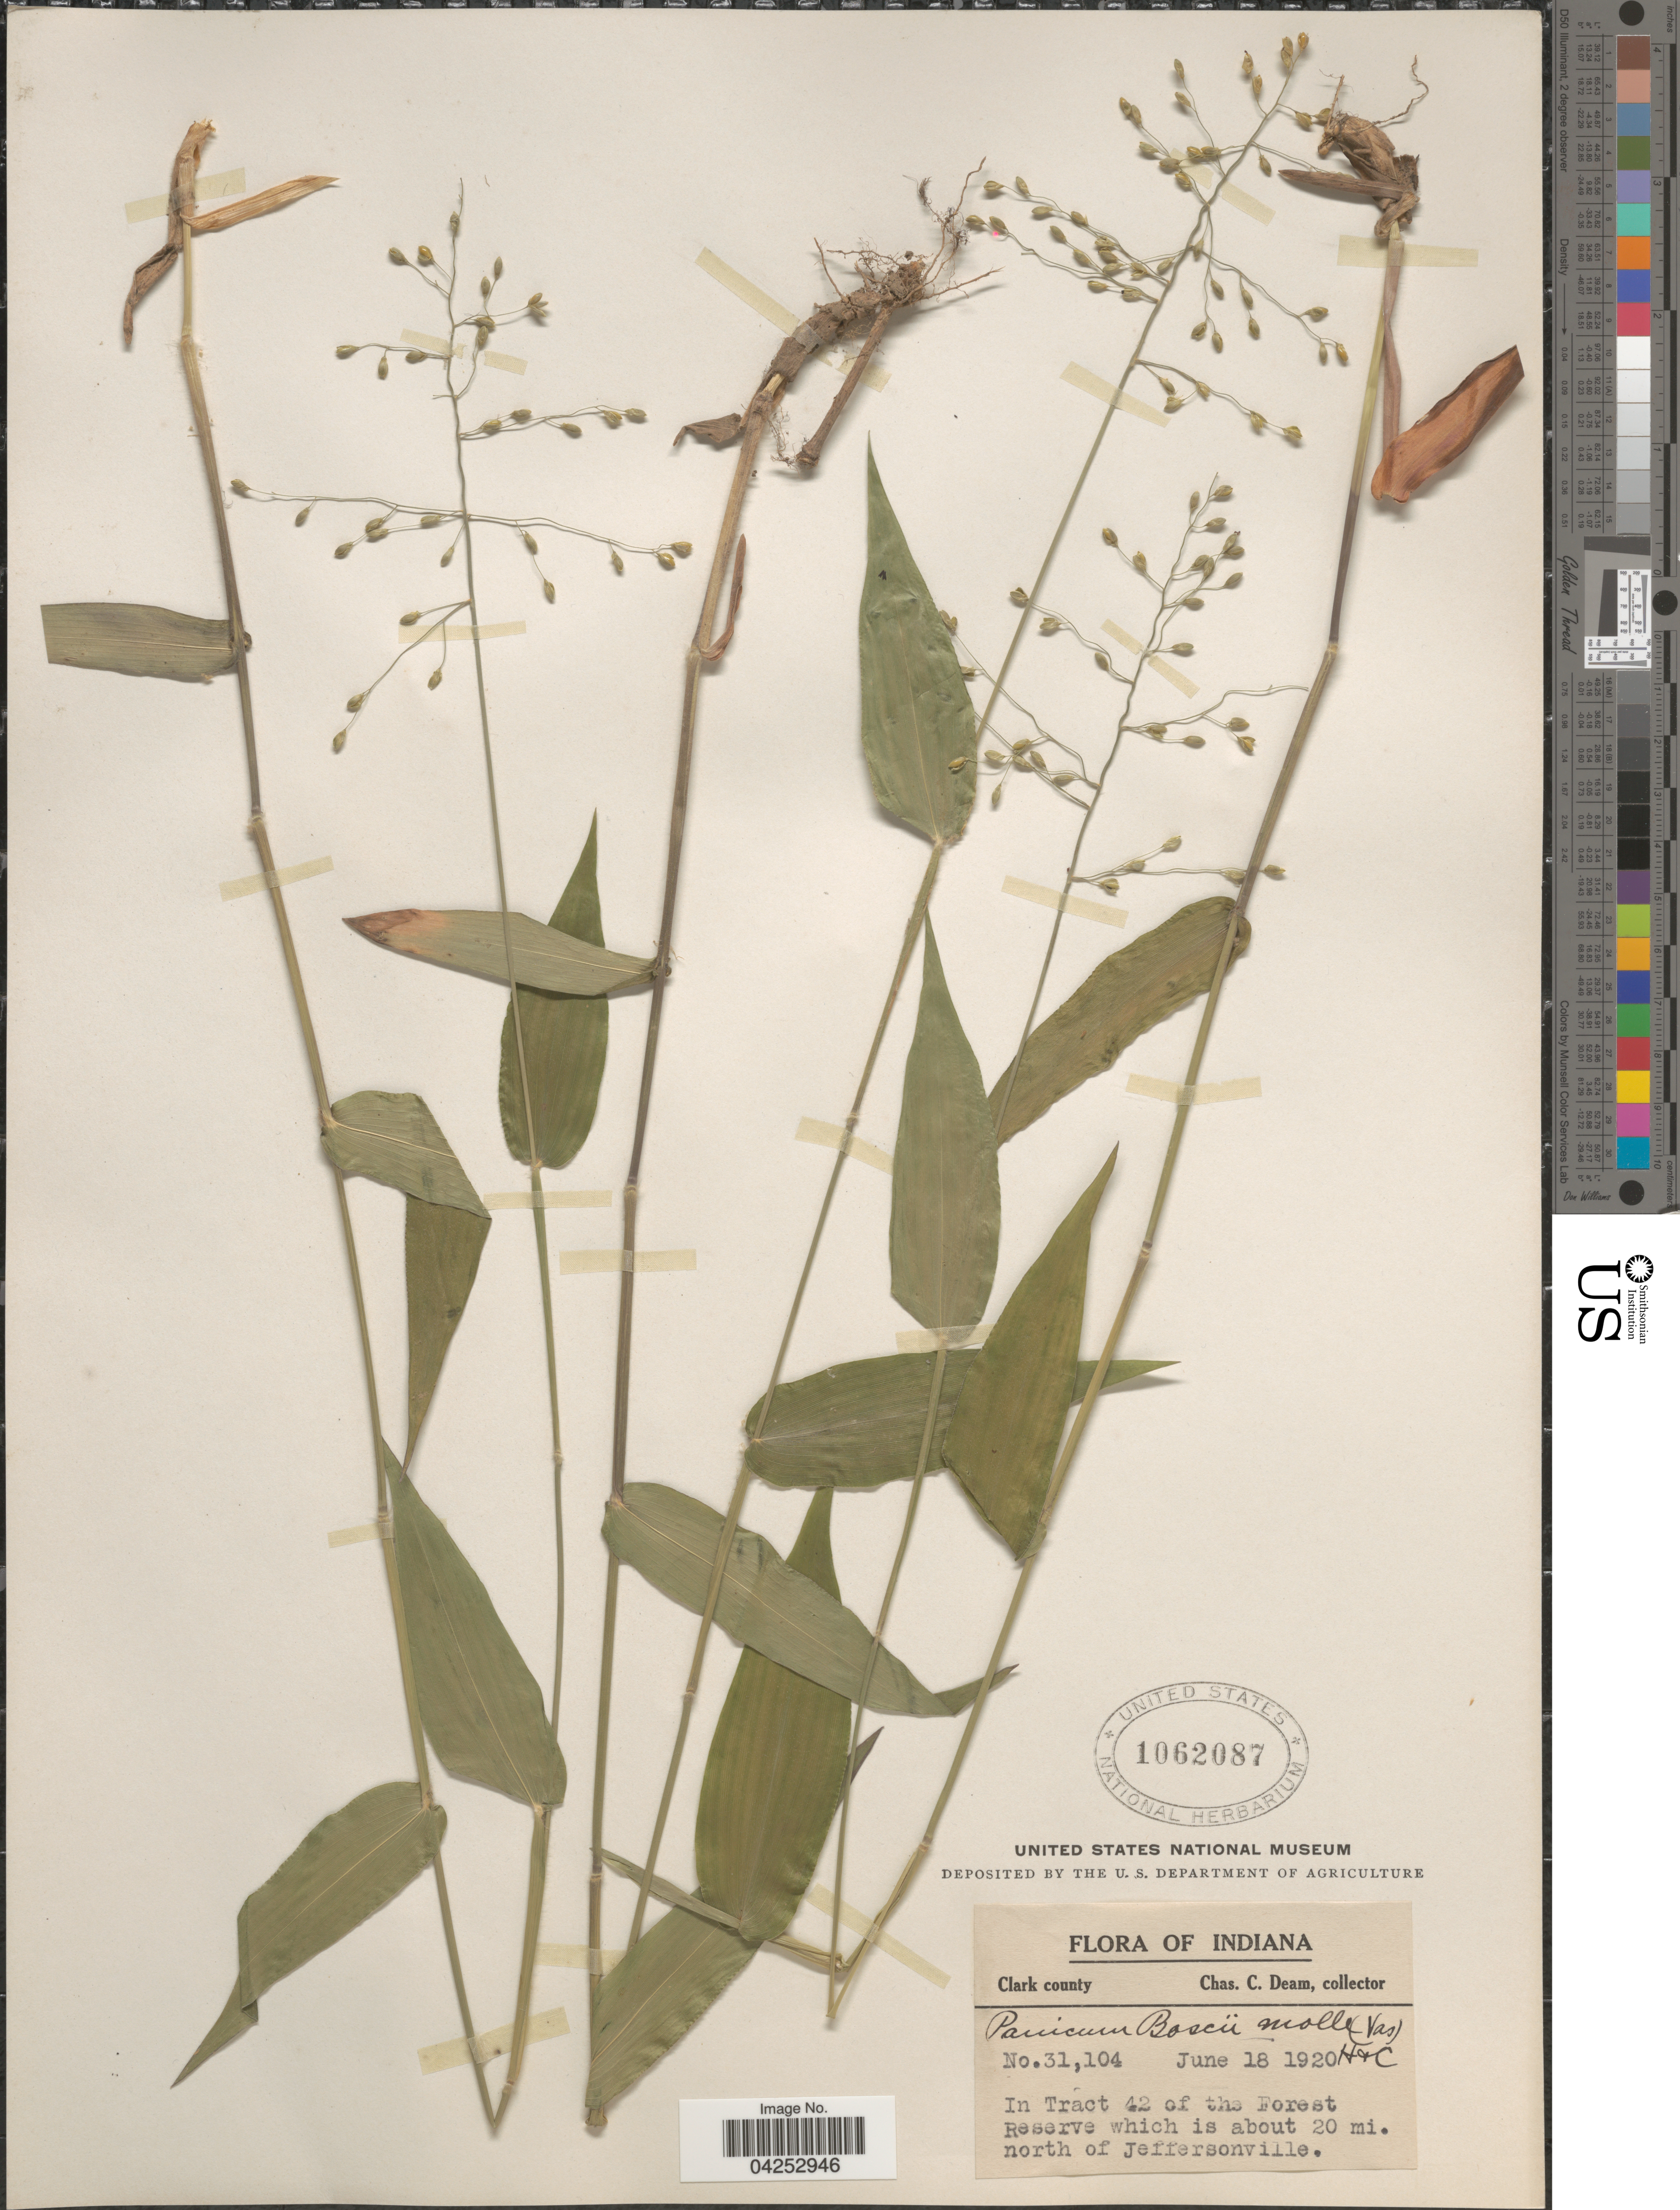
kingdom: Plantae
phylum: Tracheophyta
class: Liliopsida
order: Poales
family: Poaceae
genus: Dichanthelium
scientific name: Dichanthelium boscii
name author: (Poir.) Gould & C.A. Clark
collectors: C. C. Deam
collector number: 31104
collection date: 1920-06-18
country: United States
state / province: Indiana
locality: Clark county. In tract 42 of the Forest Reserve which is about 20 mi. north of Jeffersonville.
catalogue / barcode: US 1062087